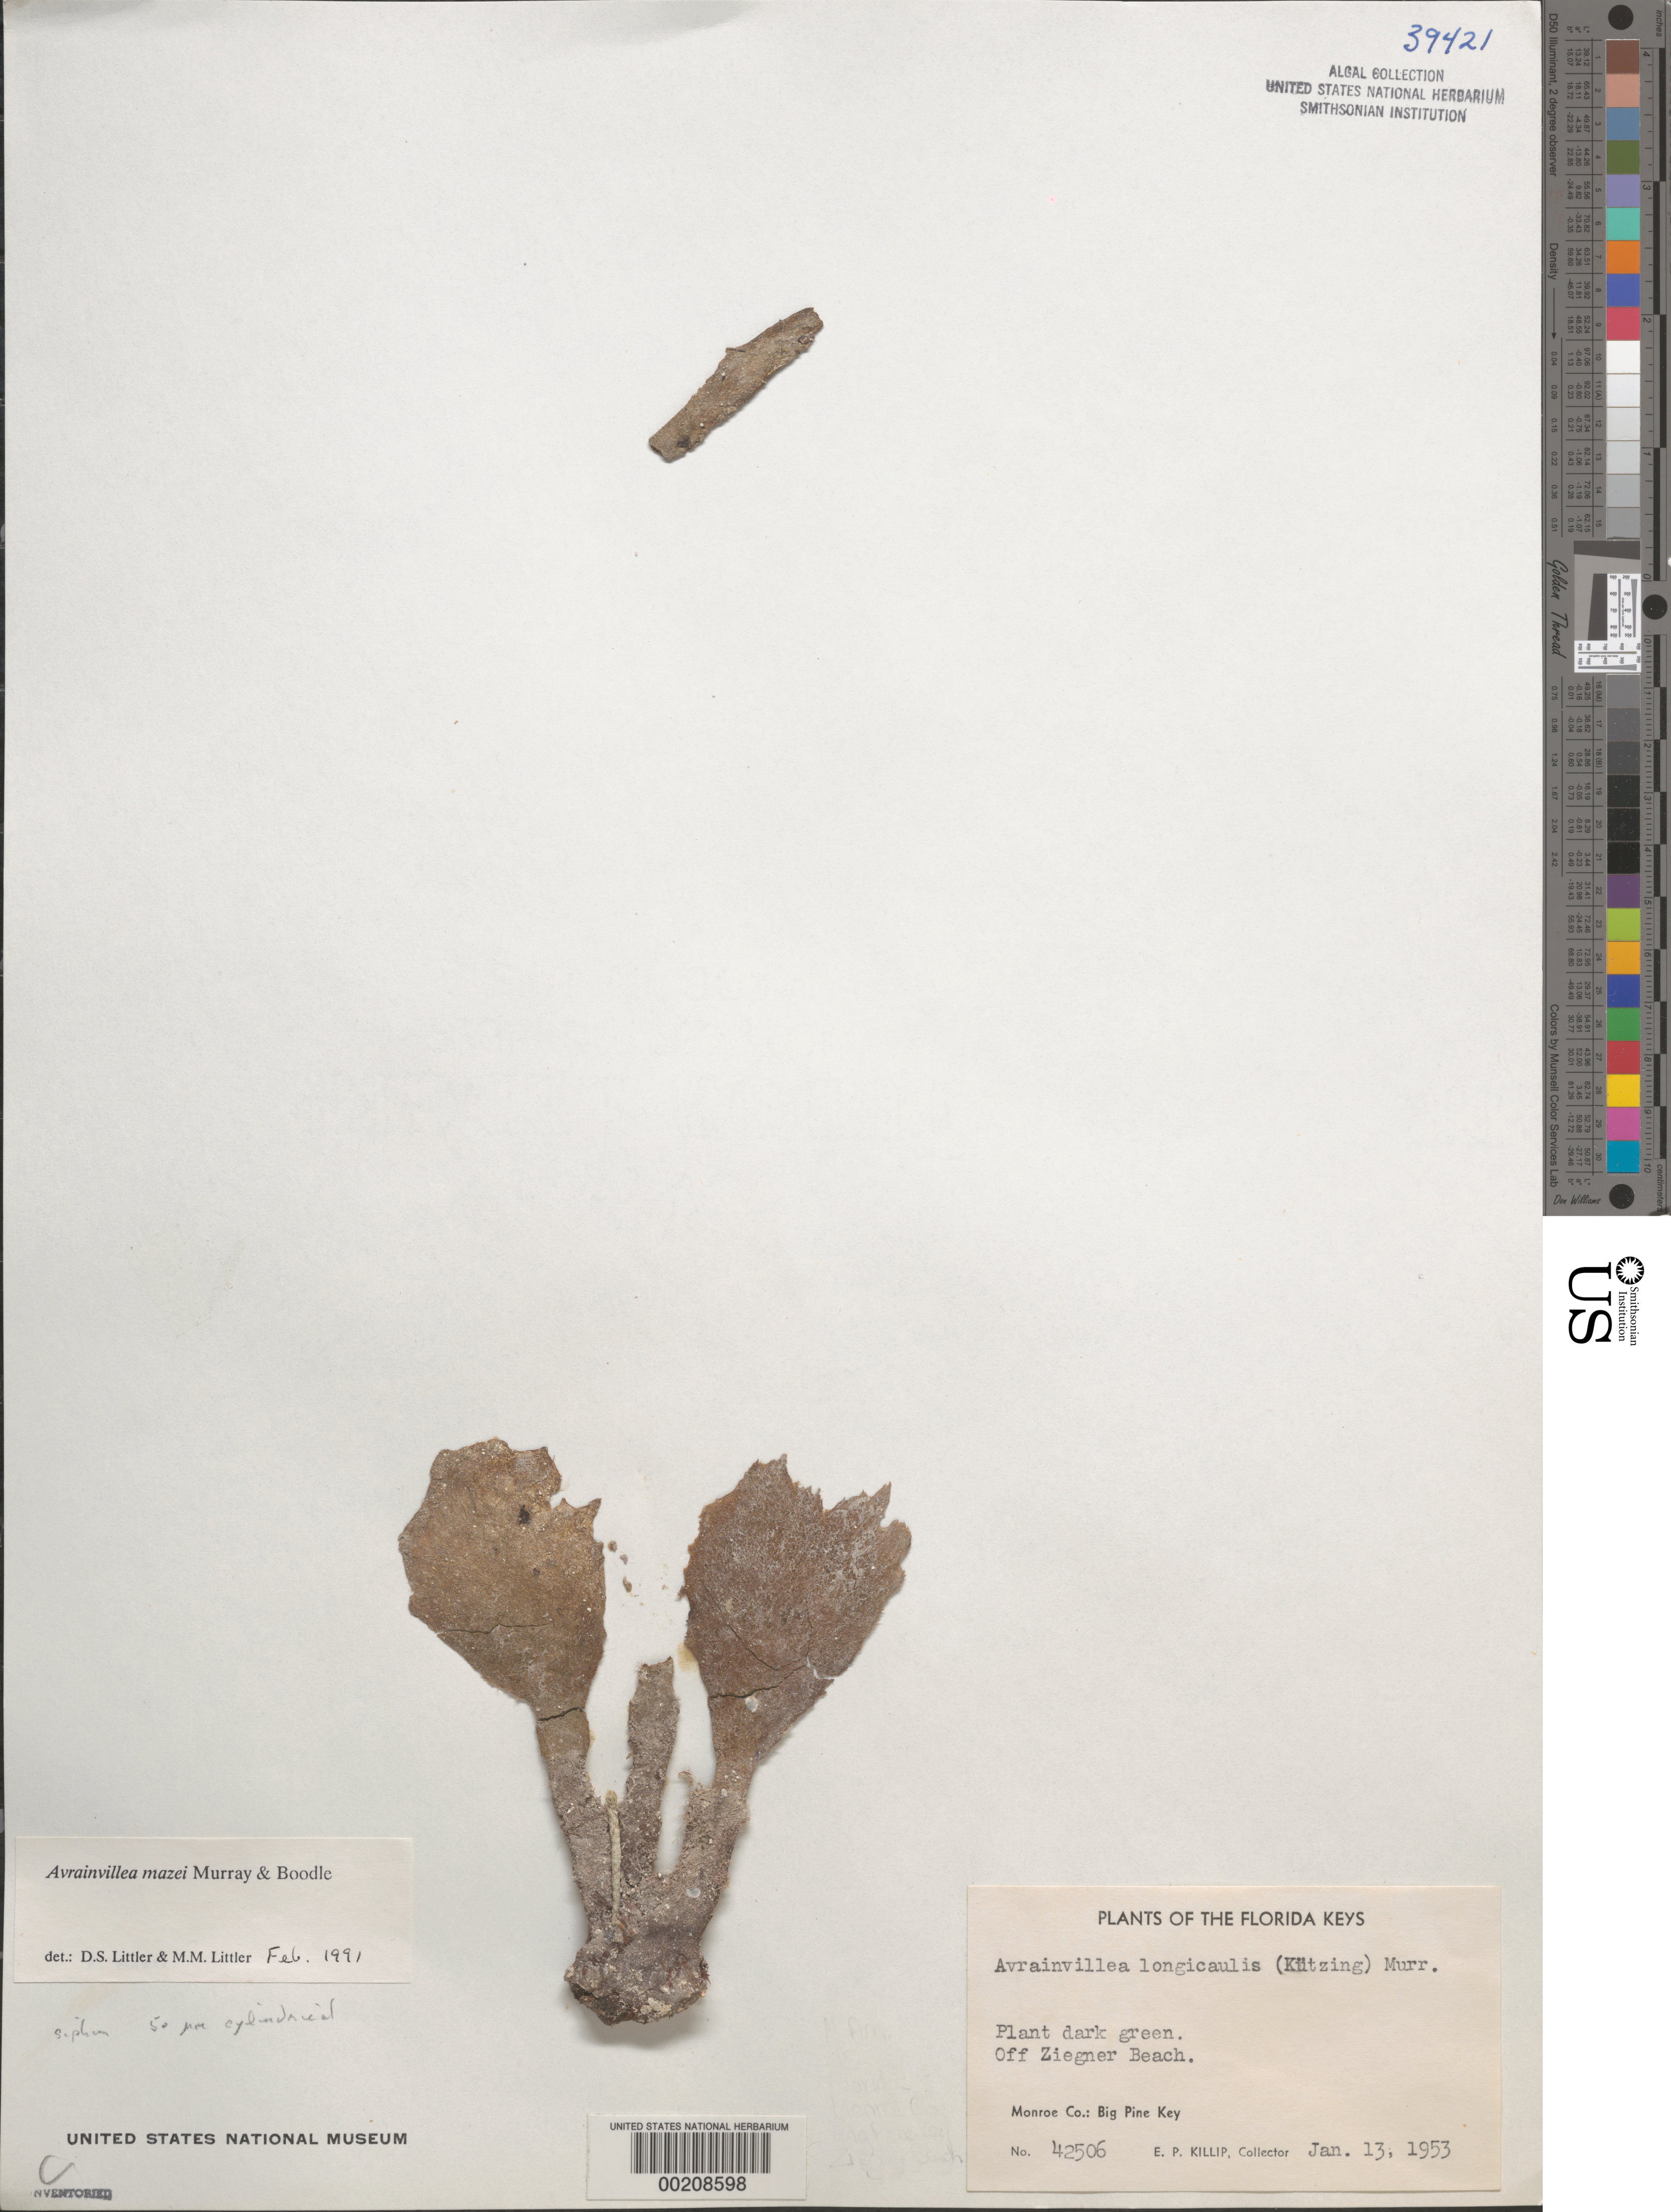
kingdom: Plantae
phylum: Chlorophyta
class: Ulvophyceae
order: Bryopsidales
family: Dichotomosiphonaceae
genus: Avrainvillea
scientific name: Avrainvillea mazei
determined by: Littler, D. S.; Littler, M. M.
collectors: E. P. Killip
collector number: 42506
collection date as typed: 13 Jan 1953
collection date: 1953-01-13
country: United States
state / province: Florida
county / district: Monroe County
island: Big Pine Key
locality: Off Ziegner Beach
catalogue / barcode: US 39421